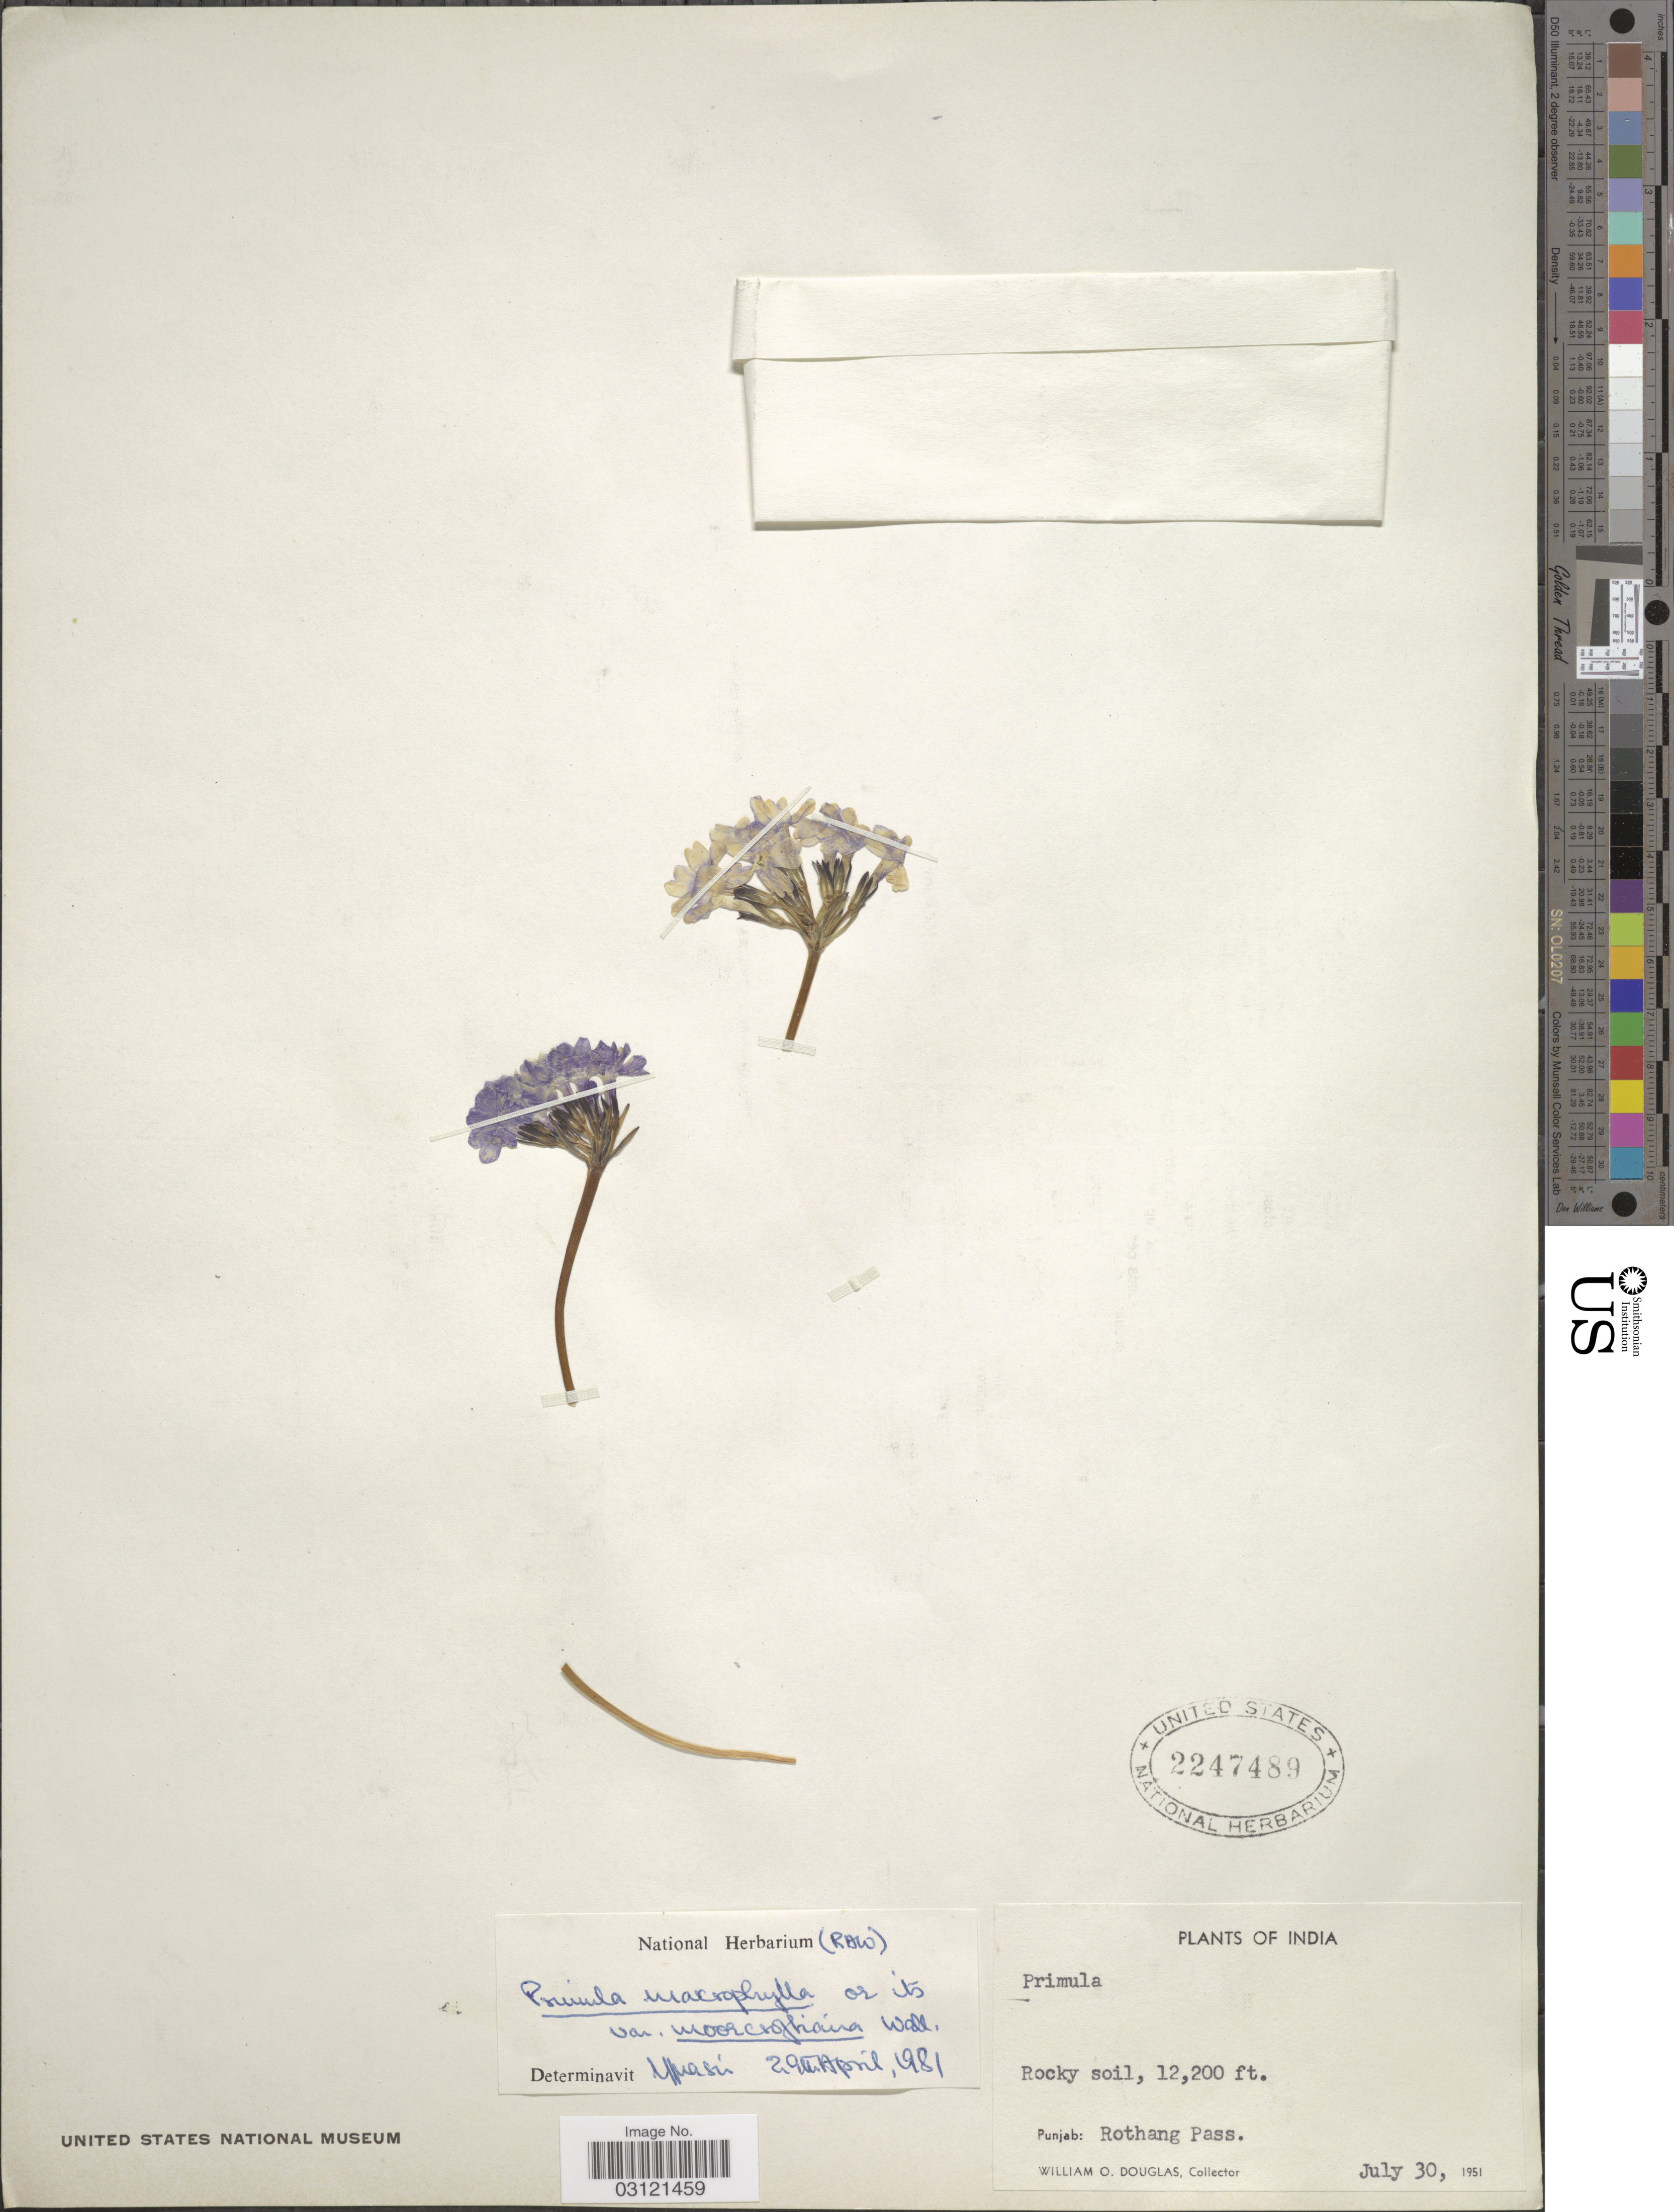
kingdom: Plantae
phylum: Tracheophyta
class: Magnoliopsida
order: Ericales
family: Primulaceae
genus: Primula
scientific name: Primula macrophylla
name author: D. Don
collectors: W. Douglas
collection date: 1951-07-30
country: India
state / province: Punjab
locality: Rothang Pass.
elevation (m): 3719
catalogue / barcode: US 2247489